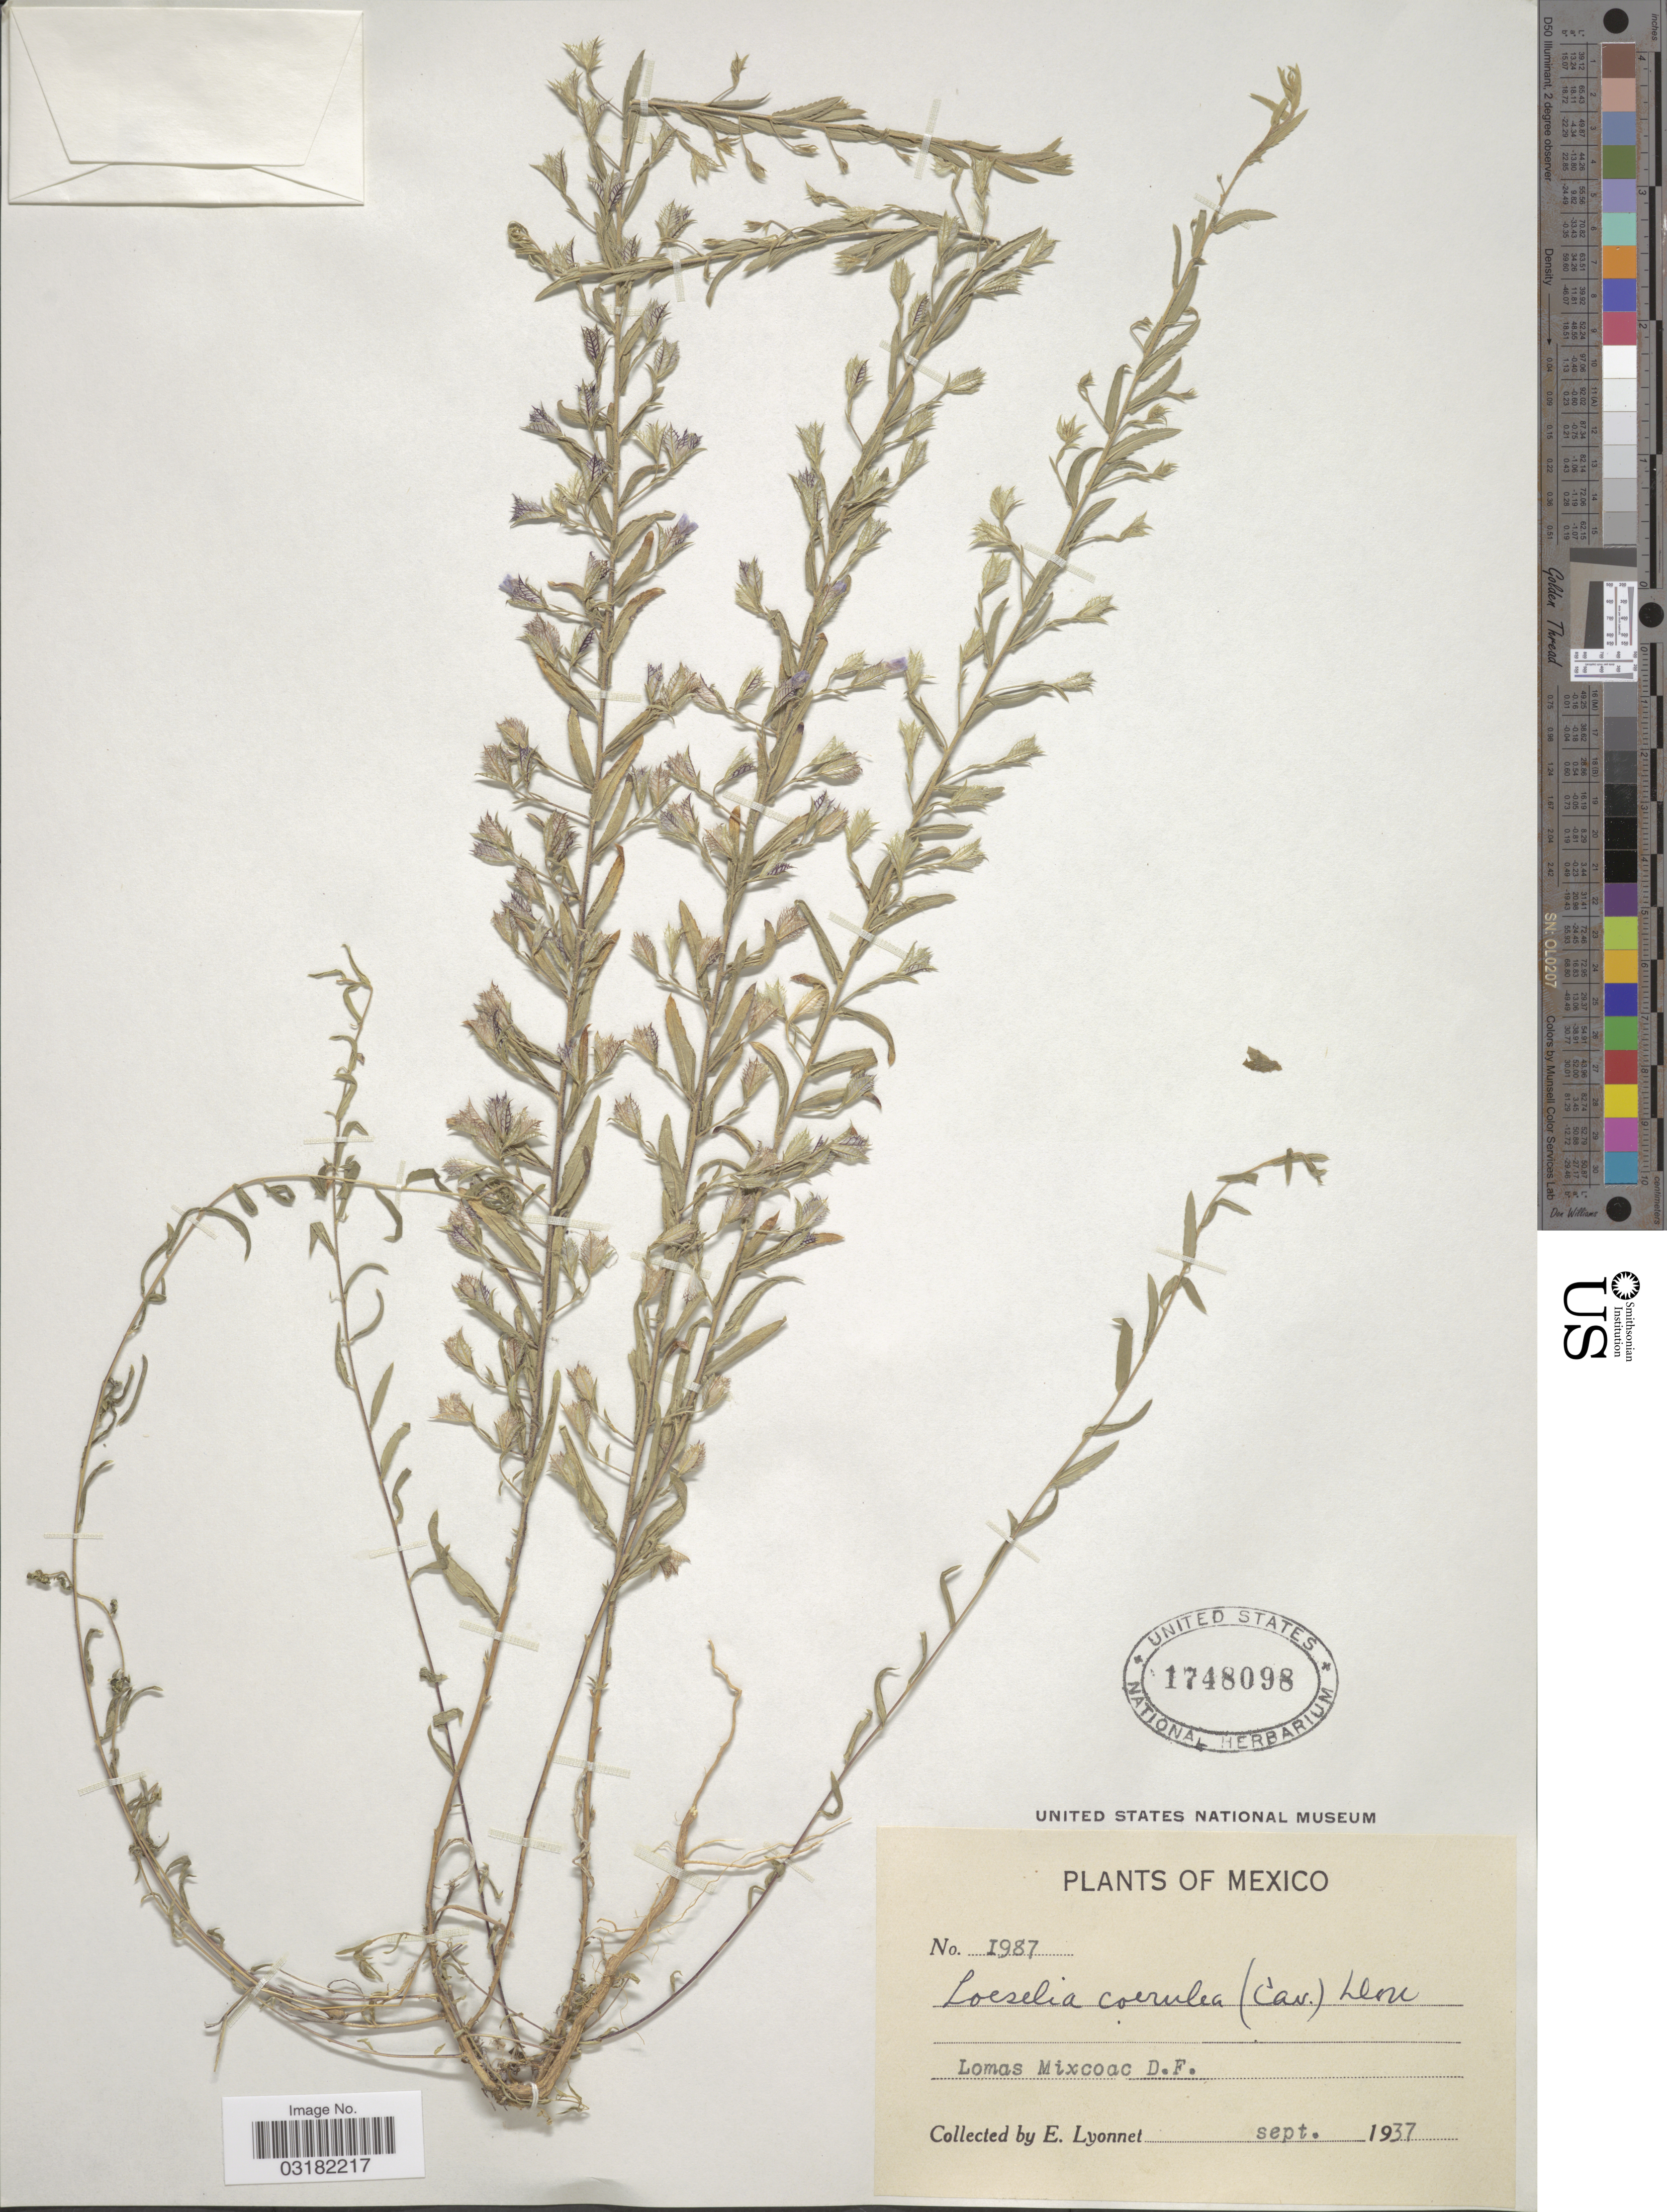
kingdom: Plantae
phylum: Tracheophyta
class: Magnoliopsida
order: Ericales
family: Polemoniaceae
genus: Loeselia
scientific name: Loeselia caerulea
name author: (Cav.) G. Don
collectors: E. Lyonnet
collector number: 1987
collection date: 1937-09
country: Mexico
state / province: Distrito Federal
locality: Lomas Mixcoac D.F.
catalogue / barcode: US 1748098